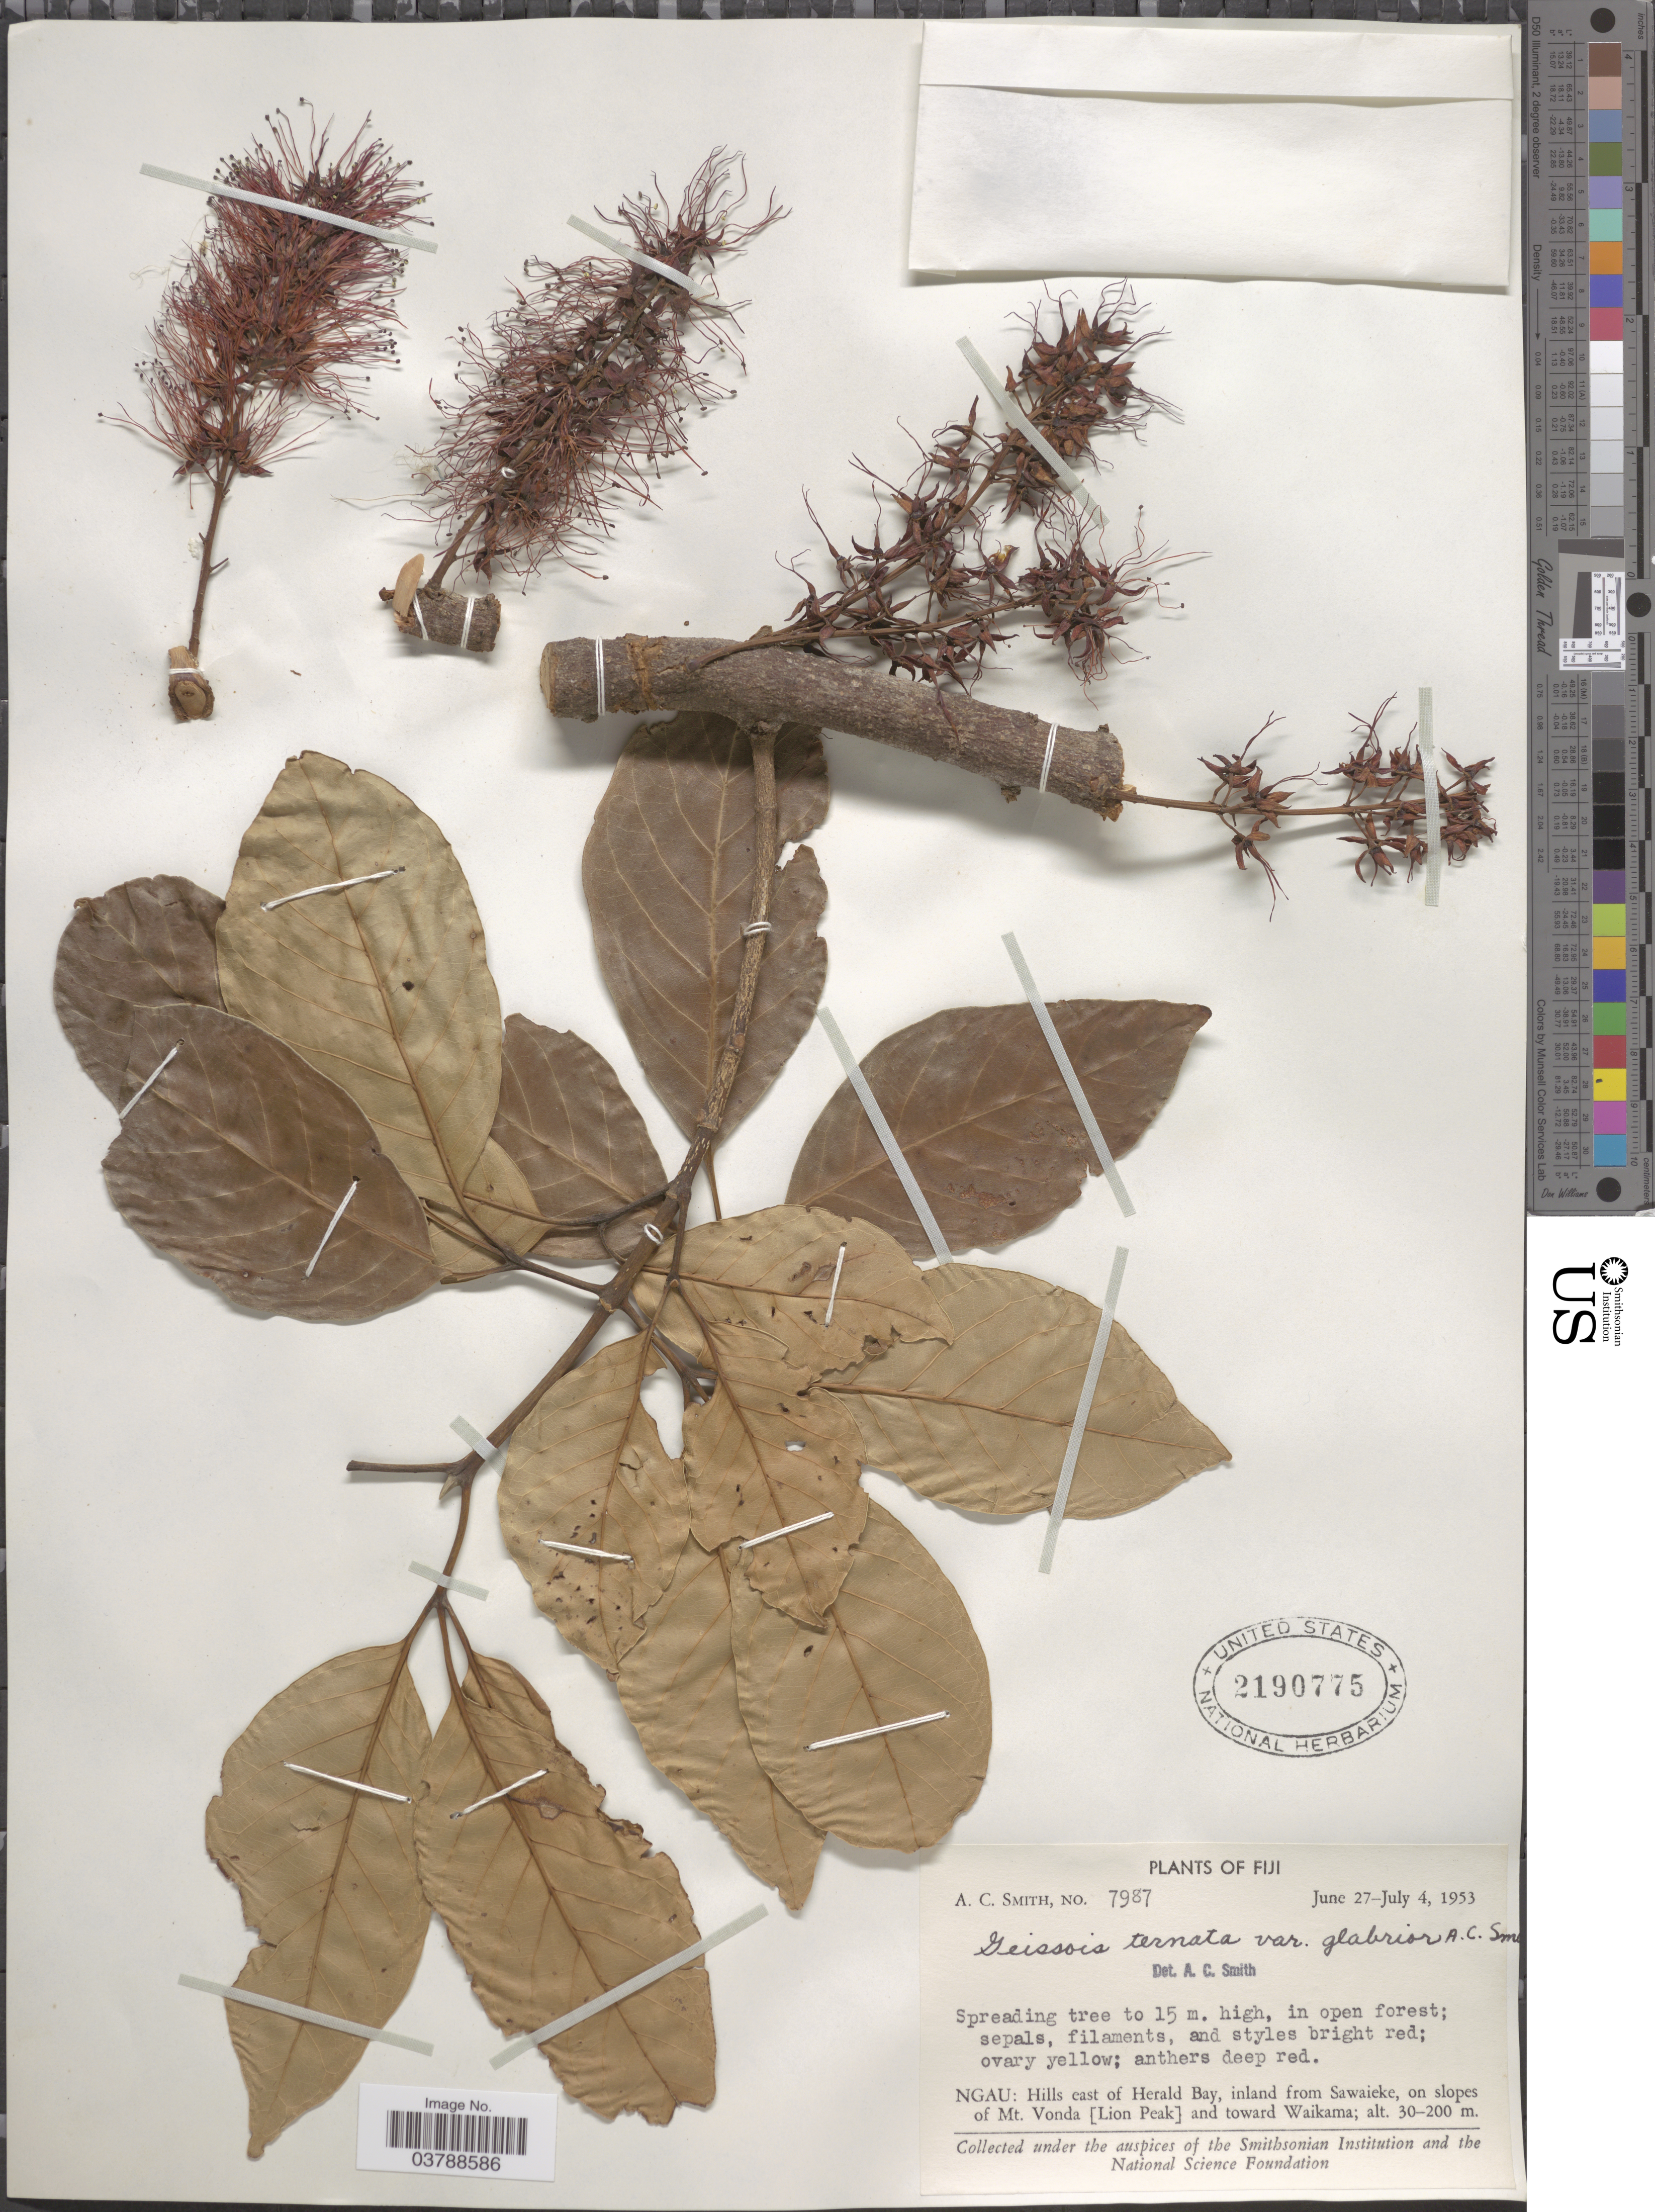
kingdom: Plantae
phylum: Tracheophyta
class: Magnoliopsida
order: Oxalidales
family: Cunoniaceae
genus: Geissois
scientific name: Geissois ternata var. glabrior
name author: A.C. Sm.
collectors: A. C. Smith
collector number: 7987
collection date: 1953-06-27/1953-07-04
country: Fiji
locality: Ngau: Hills east of Herald Bay, inland from Sawaieke, on slopes of Mt. Vonda [ Lion Peak] and toward Waikama.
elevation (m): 30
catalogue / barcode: US 2190775